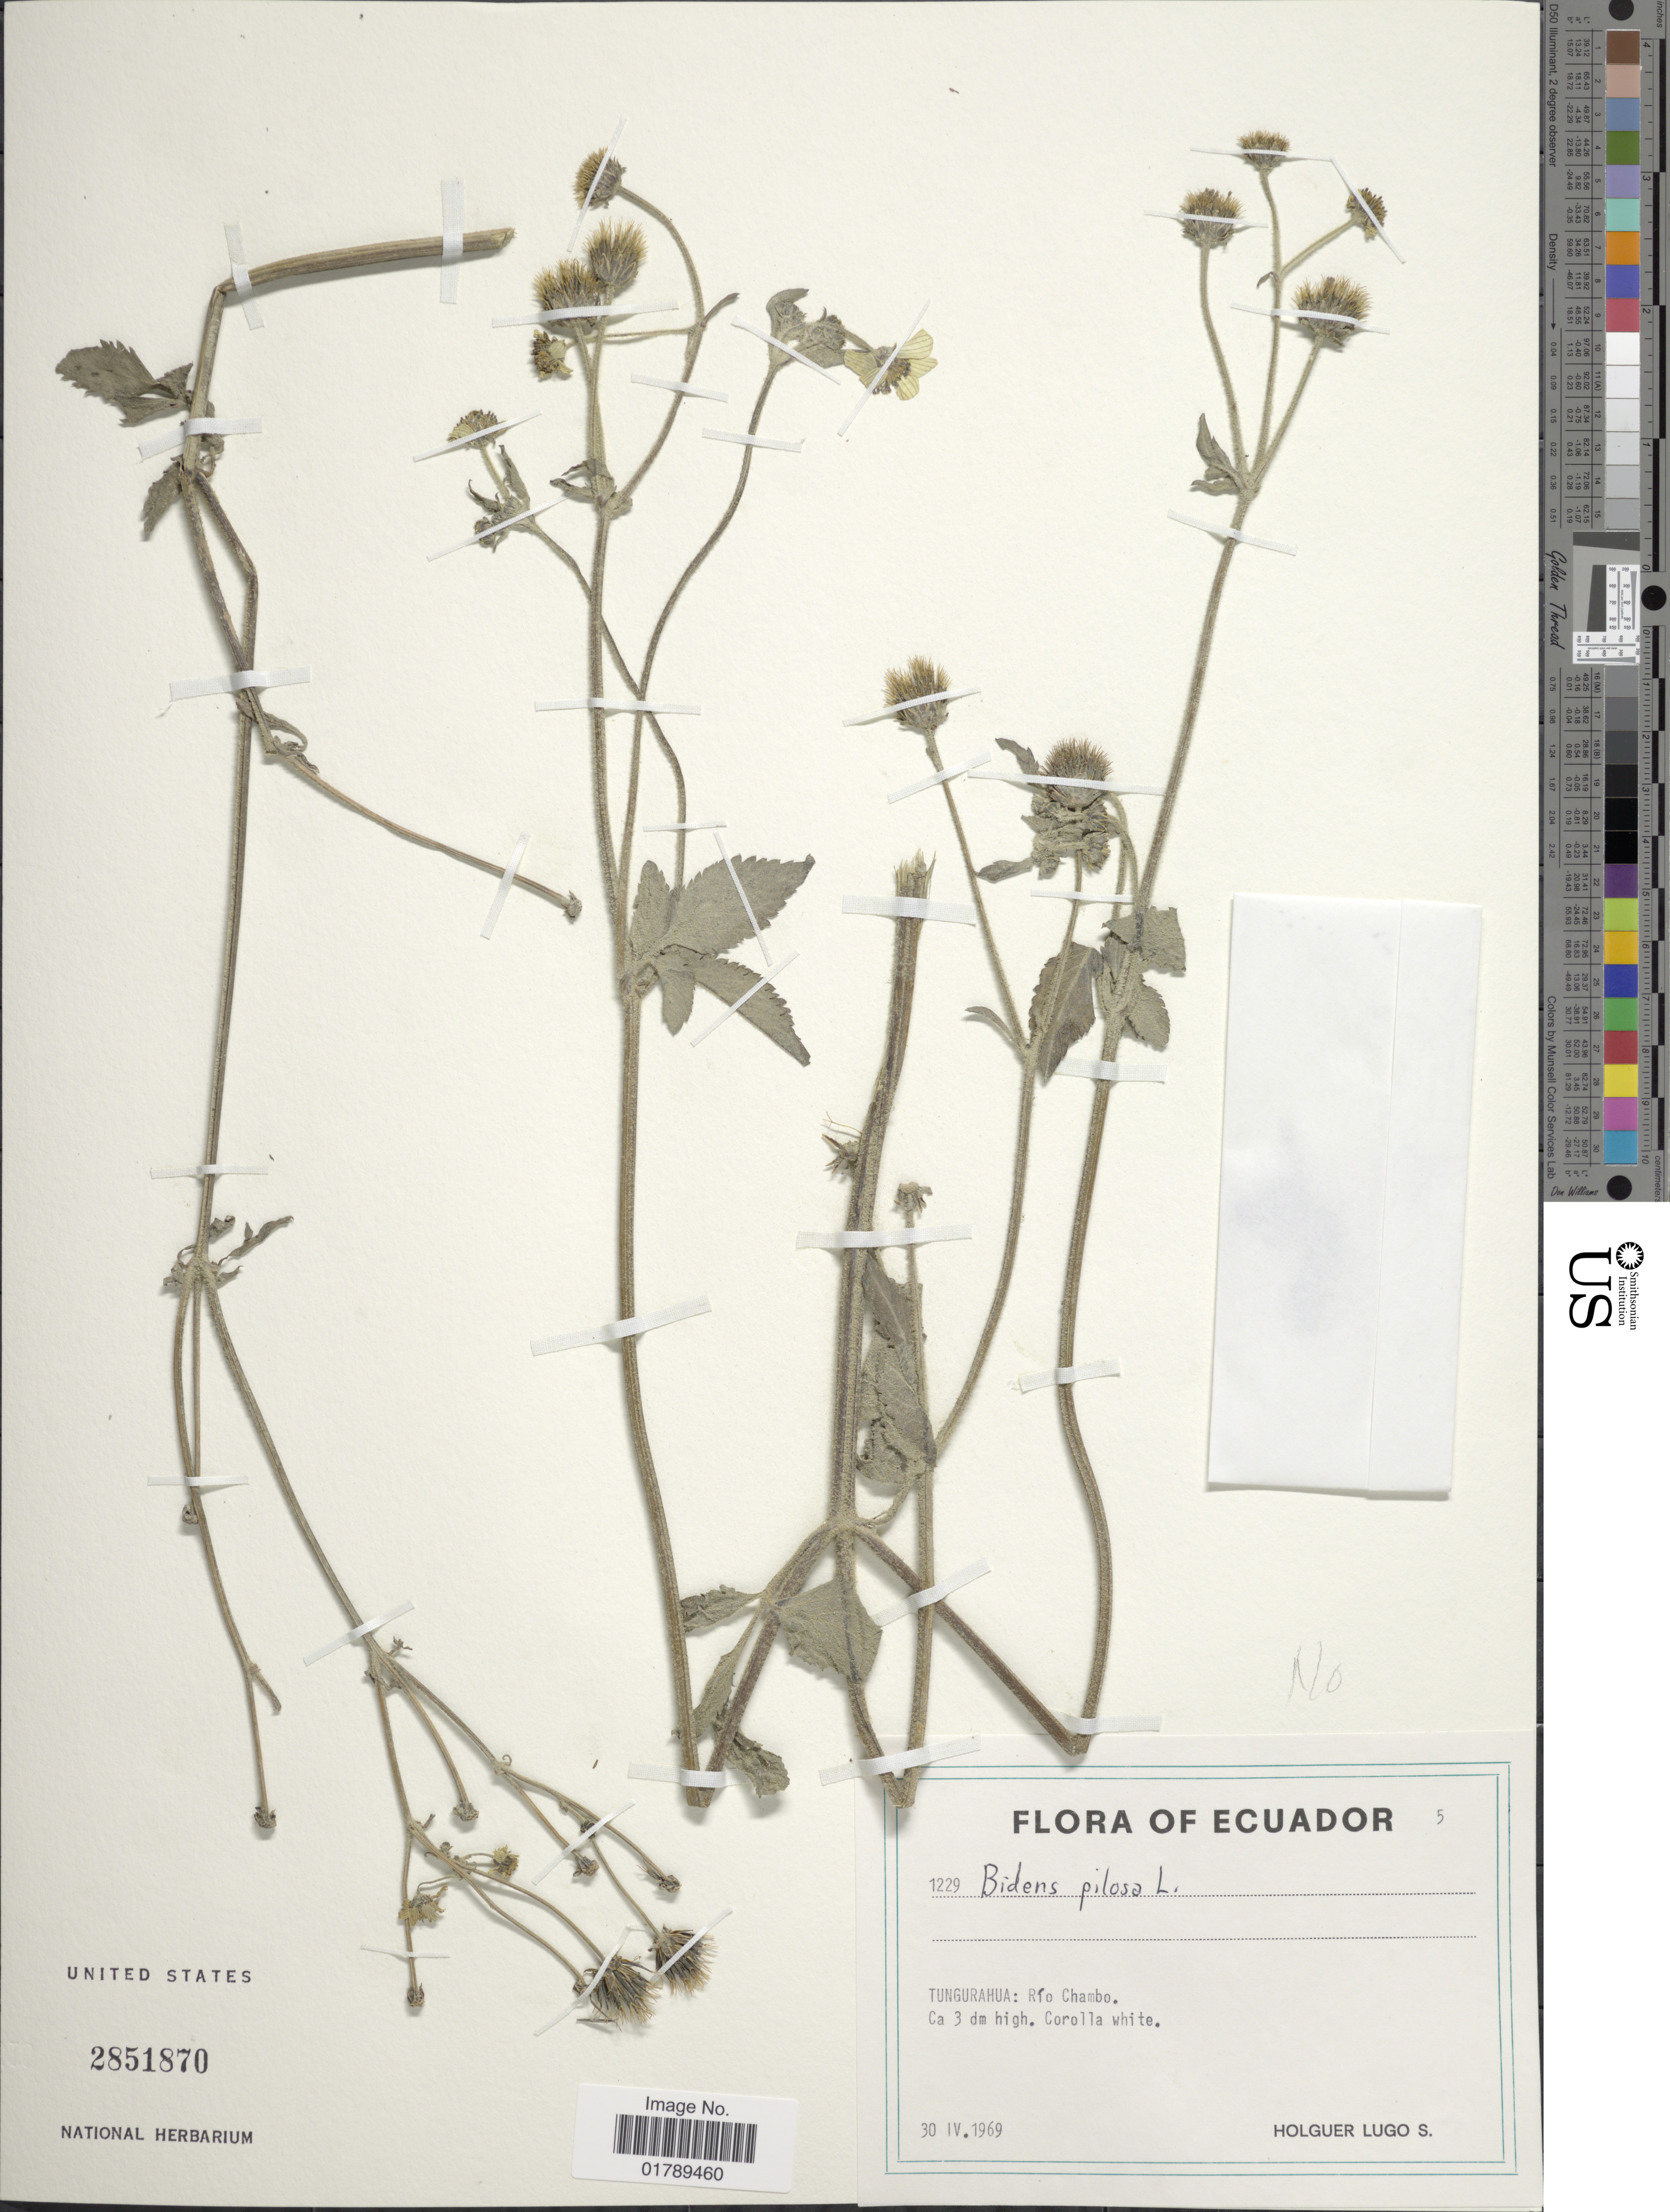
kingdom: Plantae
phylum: Tracheophyta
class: Magnoliopsida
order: Asterales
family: Asteraceae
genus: Bidens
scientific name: Bidens sp.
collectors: H. Lugo S.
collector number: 1229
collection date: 1969-04-30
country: Ecuador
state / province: Tungurahua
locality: Tungurahua: Rio Chambo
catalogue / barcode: US 2851870